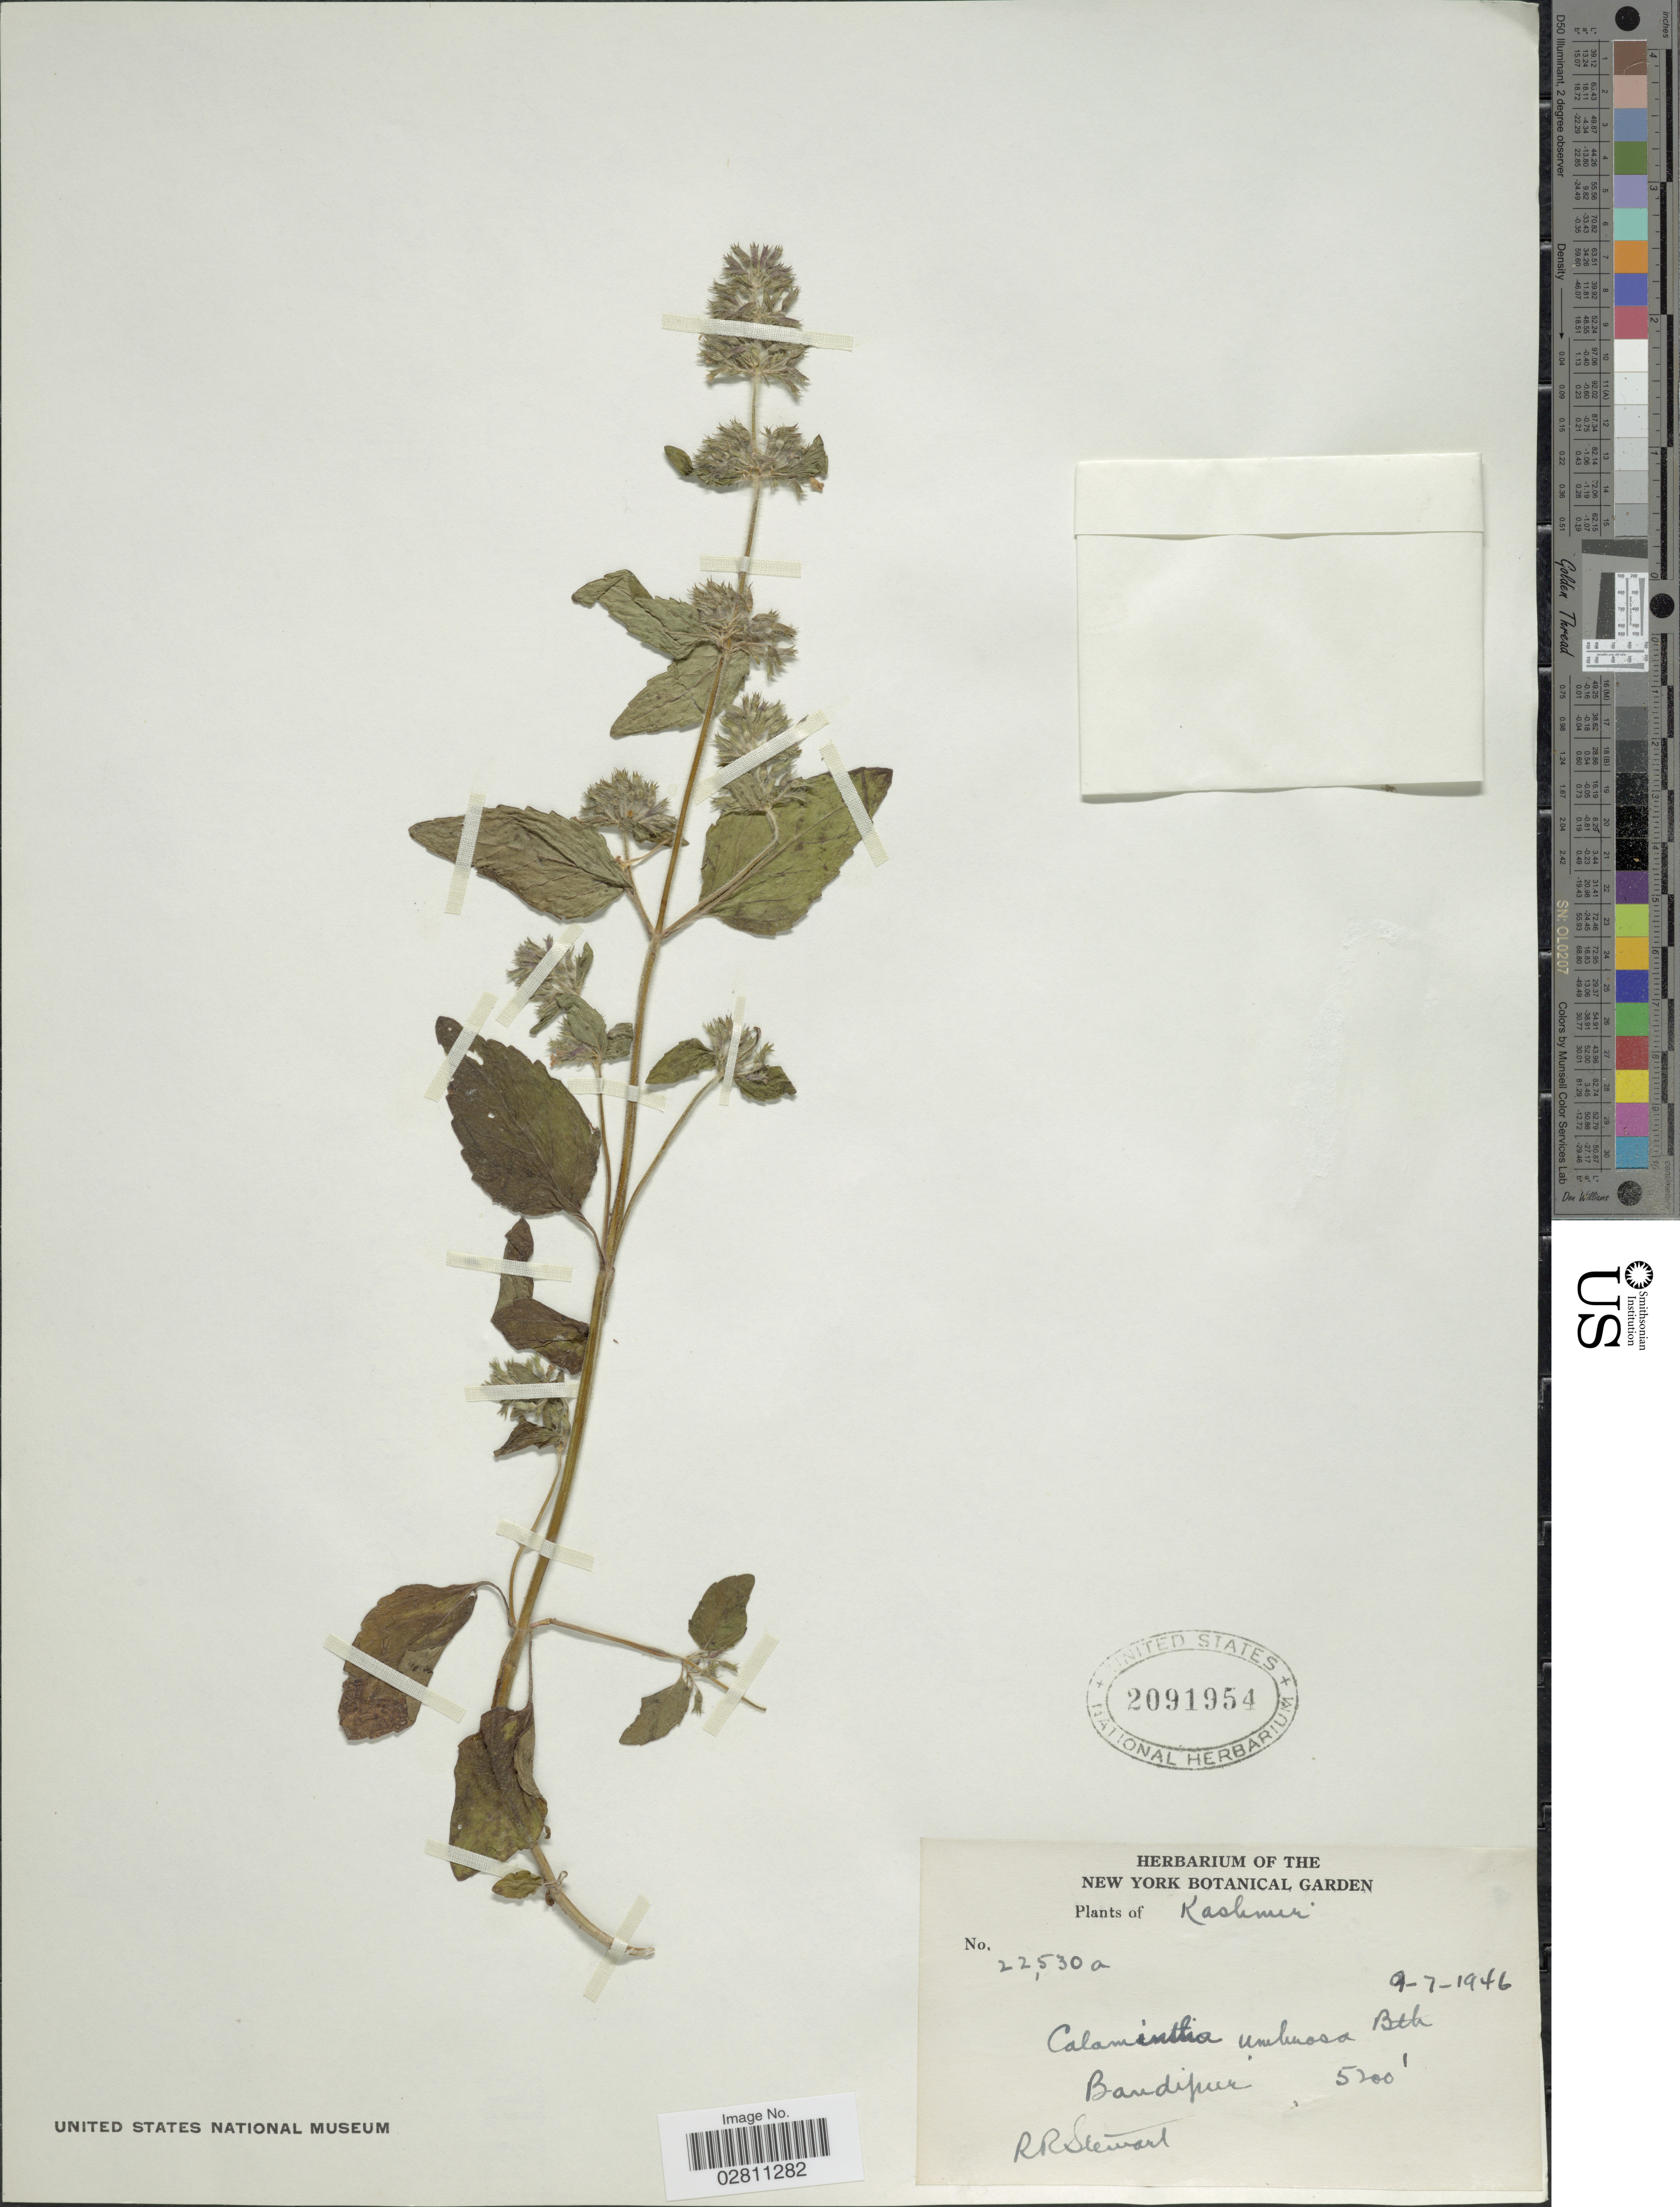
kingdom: Plantae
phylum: Tracheophyta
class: Magnoliopsida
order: Lamiales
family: Lamiaceae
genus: Clinopodium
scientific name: Clinopodium umbrosum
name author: (M. Bieb.) C. Koch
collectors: R. R. Stewart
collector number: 22530a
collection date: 1946-07-09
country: India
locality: Kashmir, Bandipur.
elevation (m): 1585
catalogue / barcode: US 2091954